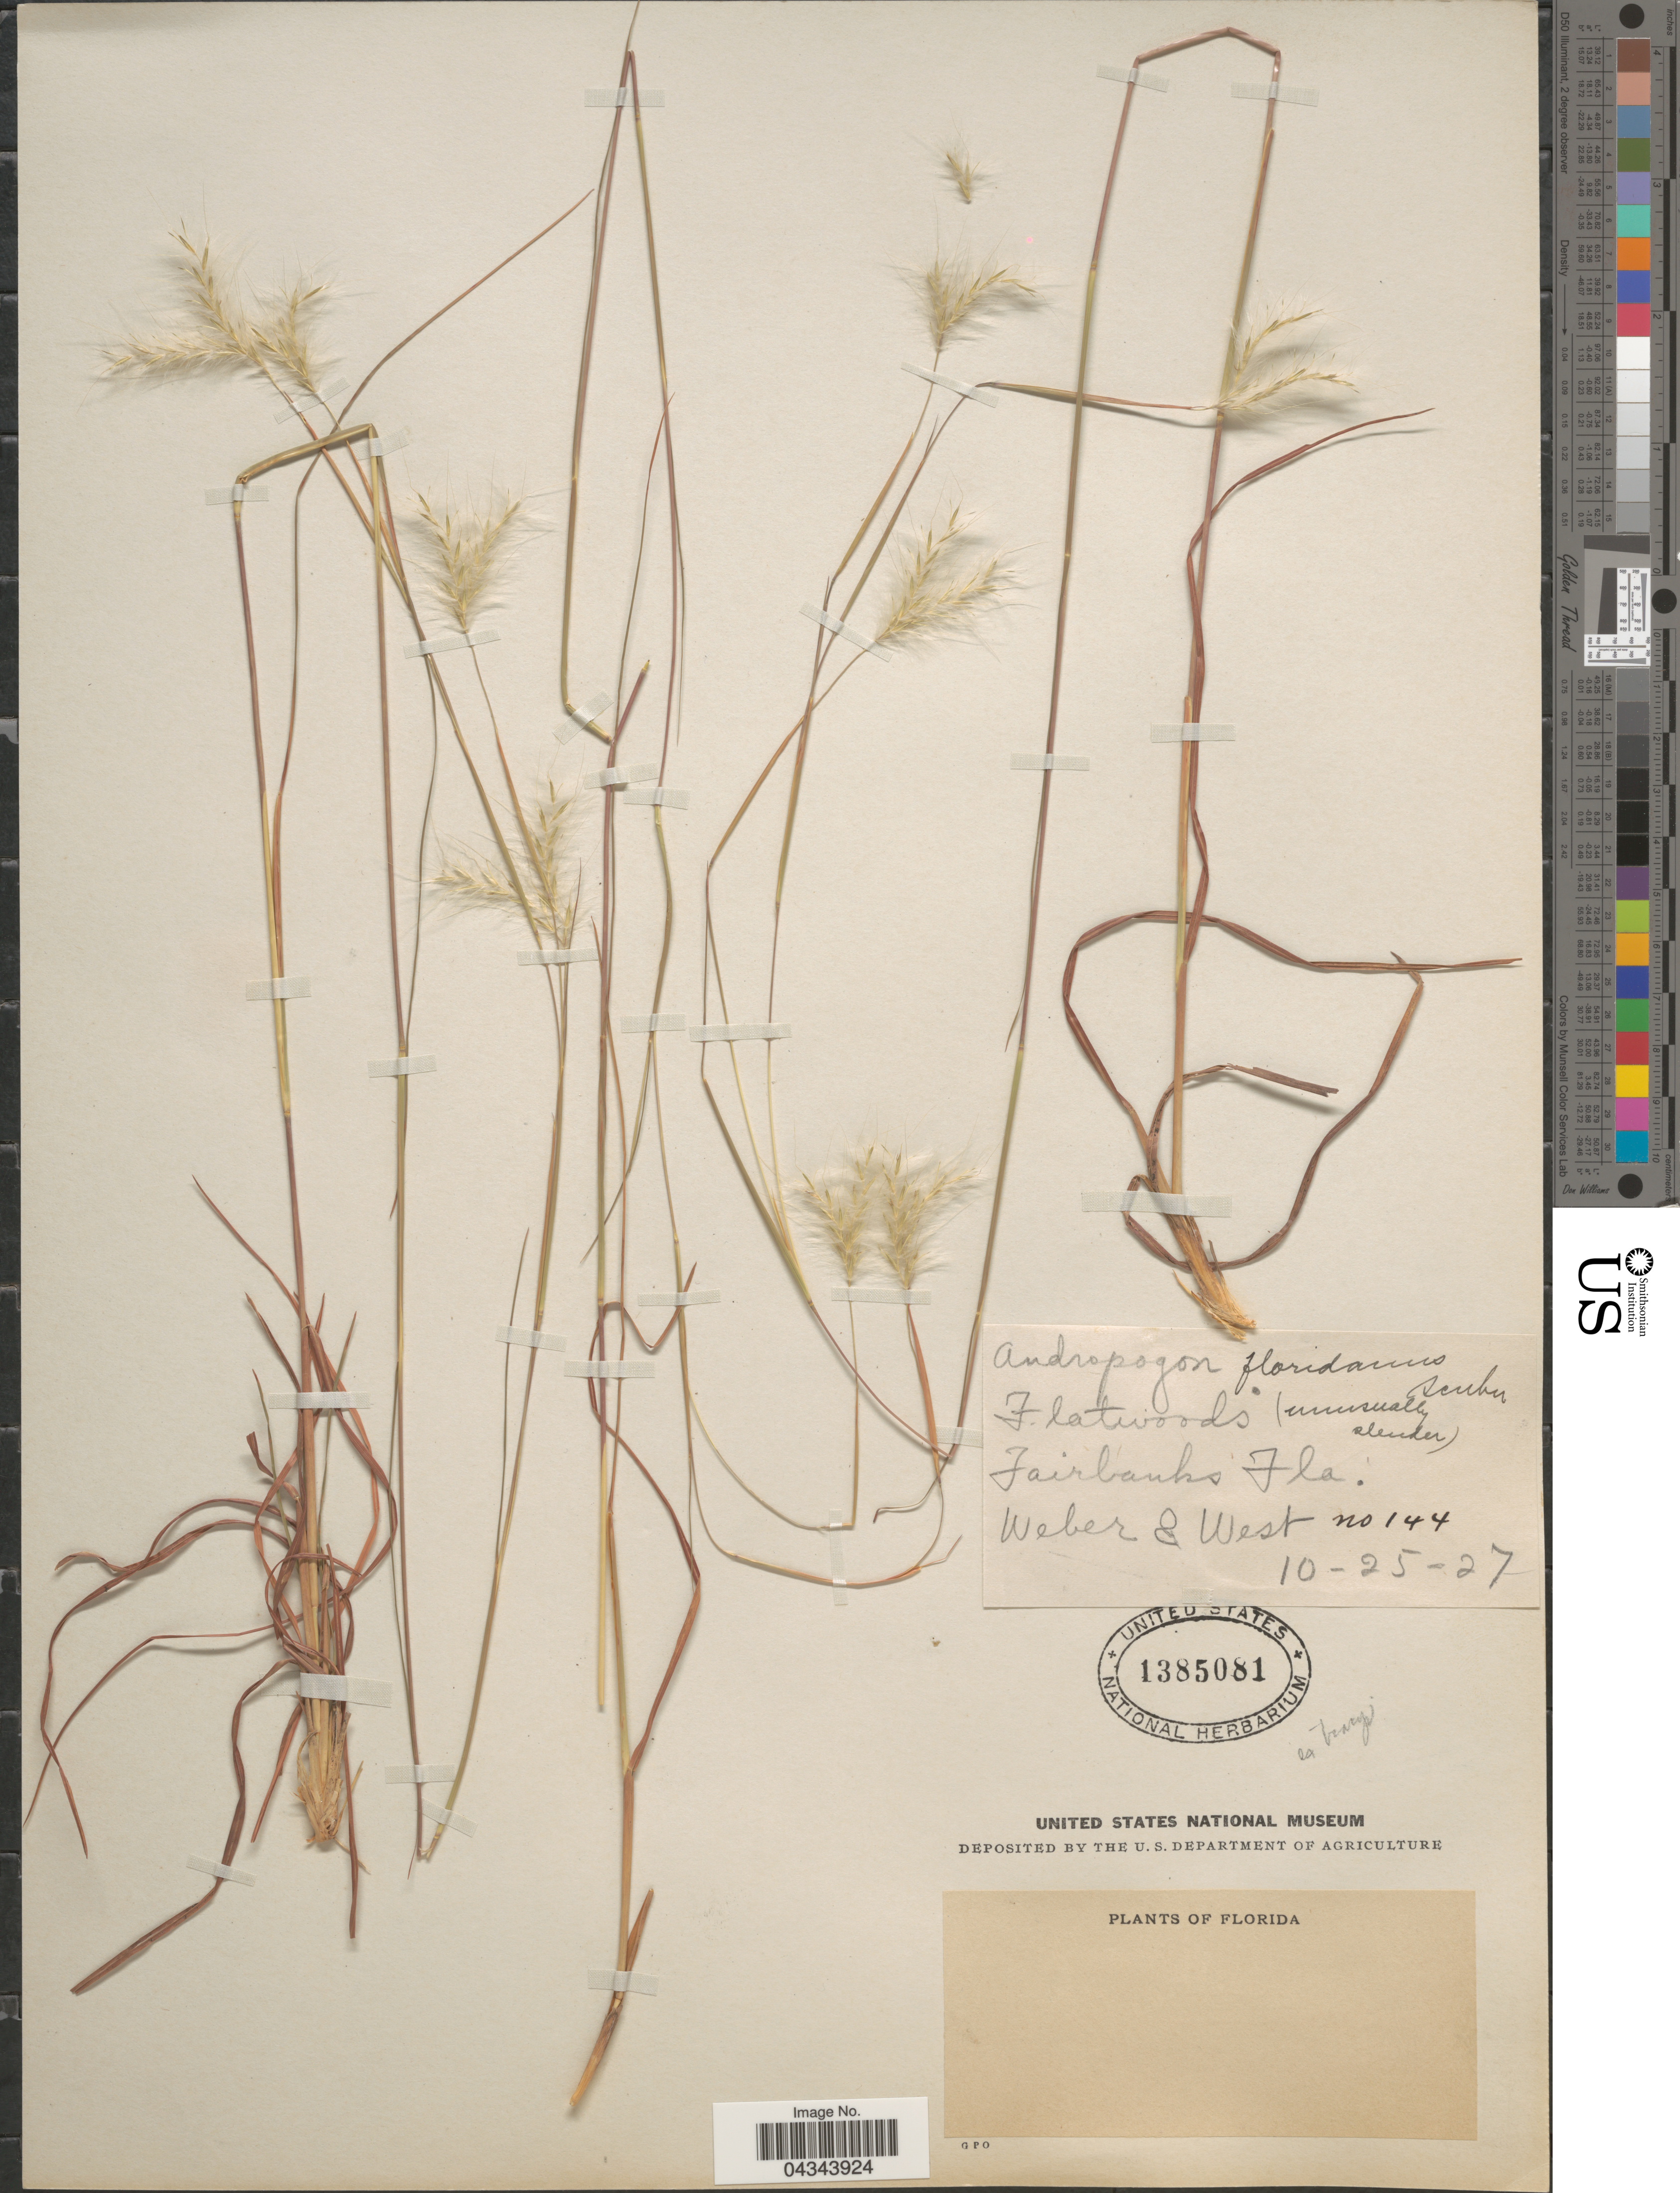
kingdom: Plantae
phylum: Tracheophyta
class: Liliopsida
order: Poales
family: Poaceae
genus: Andropogon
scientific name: Andropogon ternarius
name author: Michx.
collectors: -- Weber & -. West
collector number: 144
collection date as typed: Transcribed d/m/y: 25/10/27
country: United States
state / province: Florida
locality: Flatwoods. Fairbanks.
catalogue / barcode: US 1385081